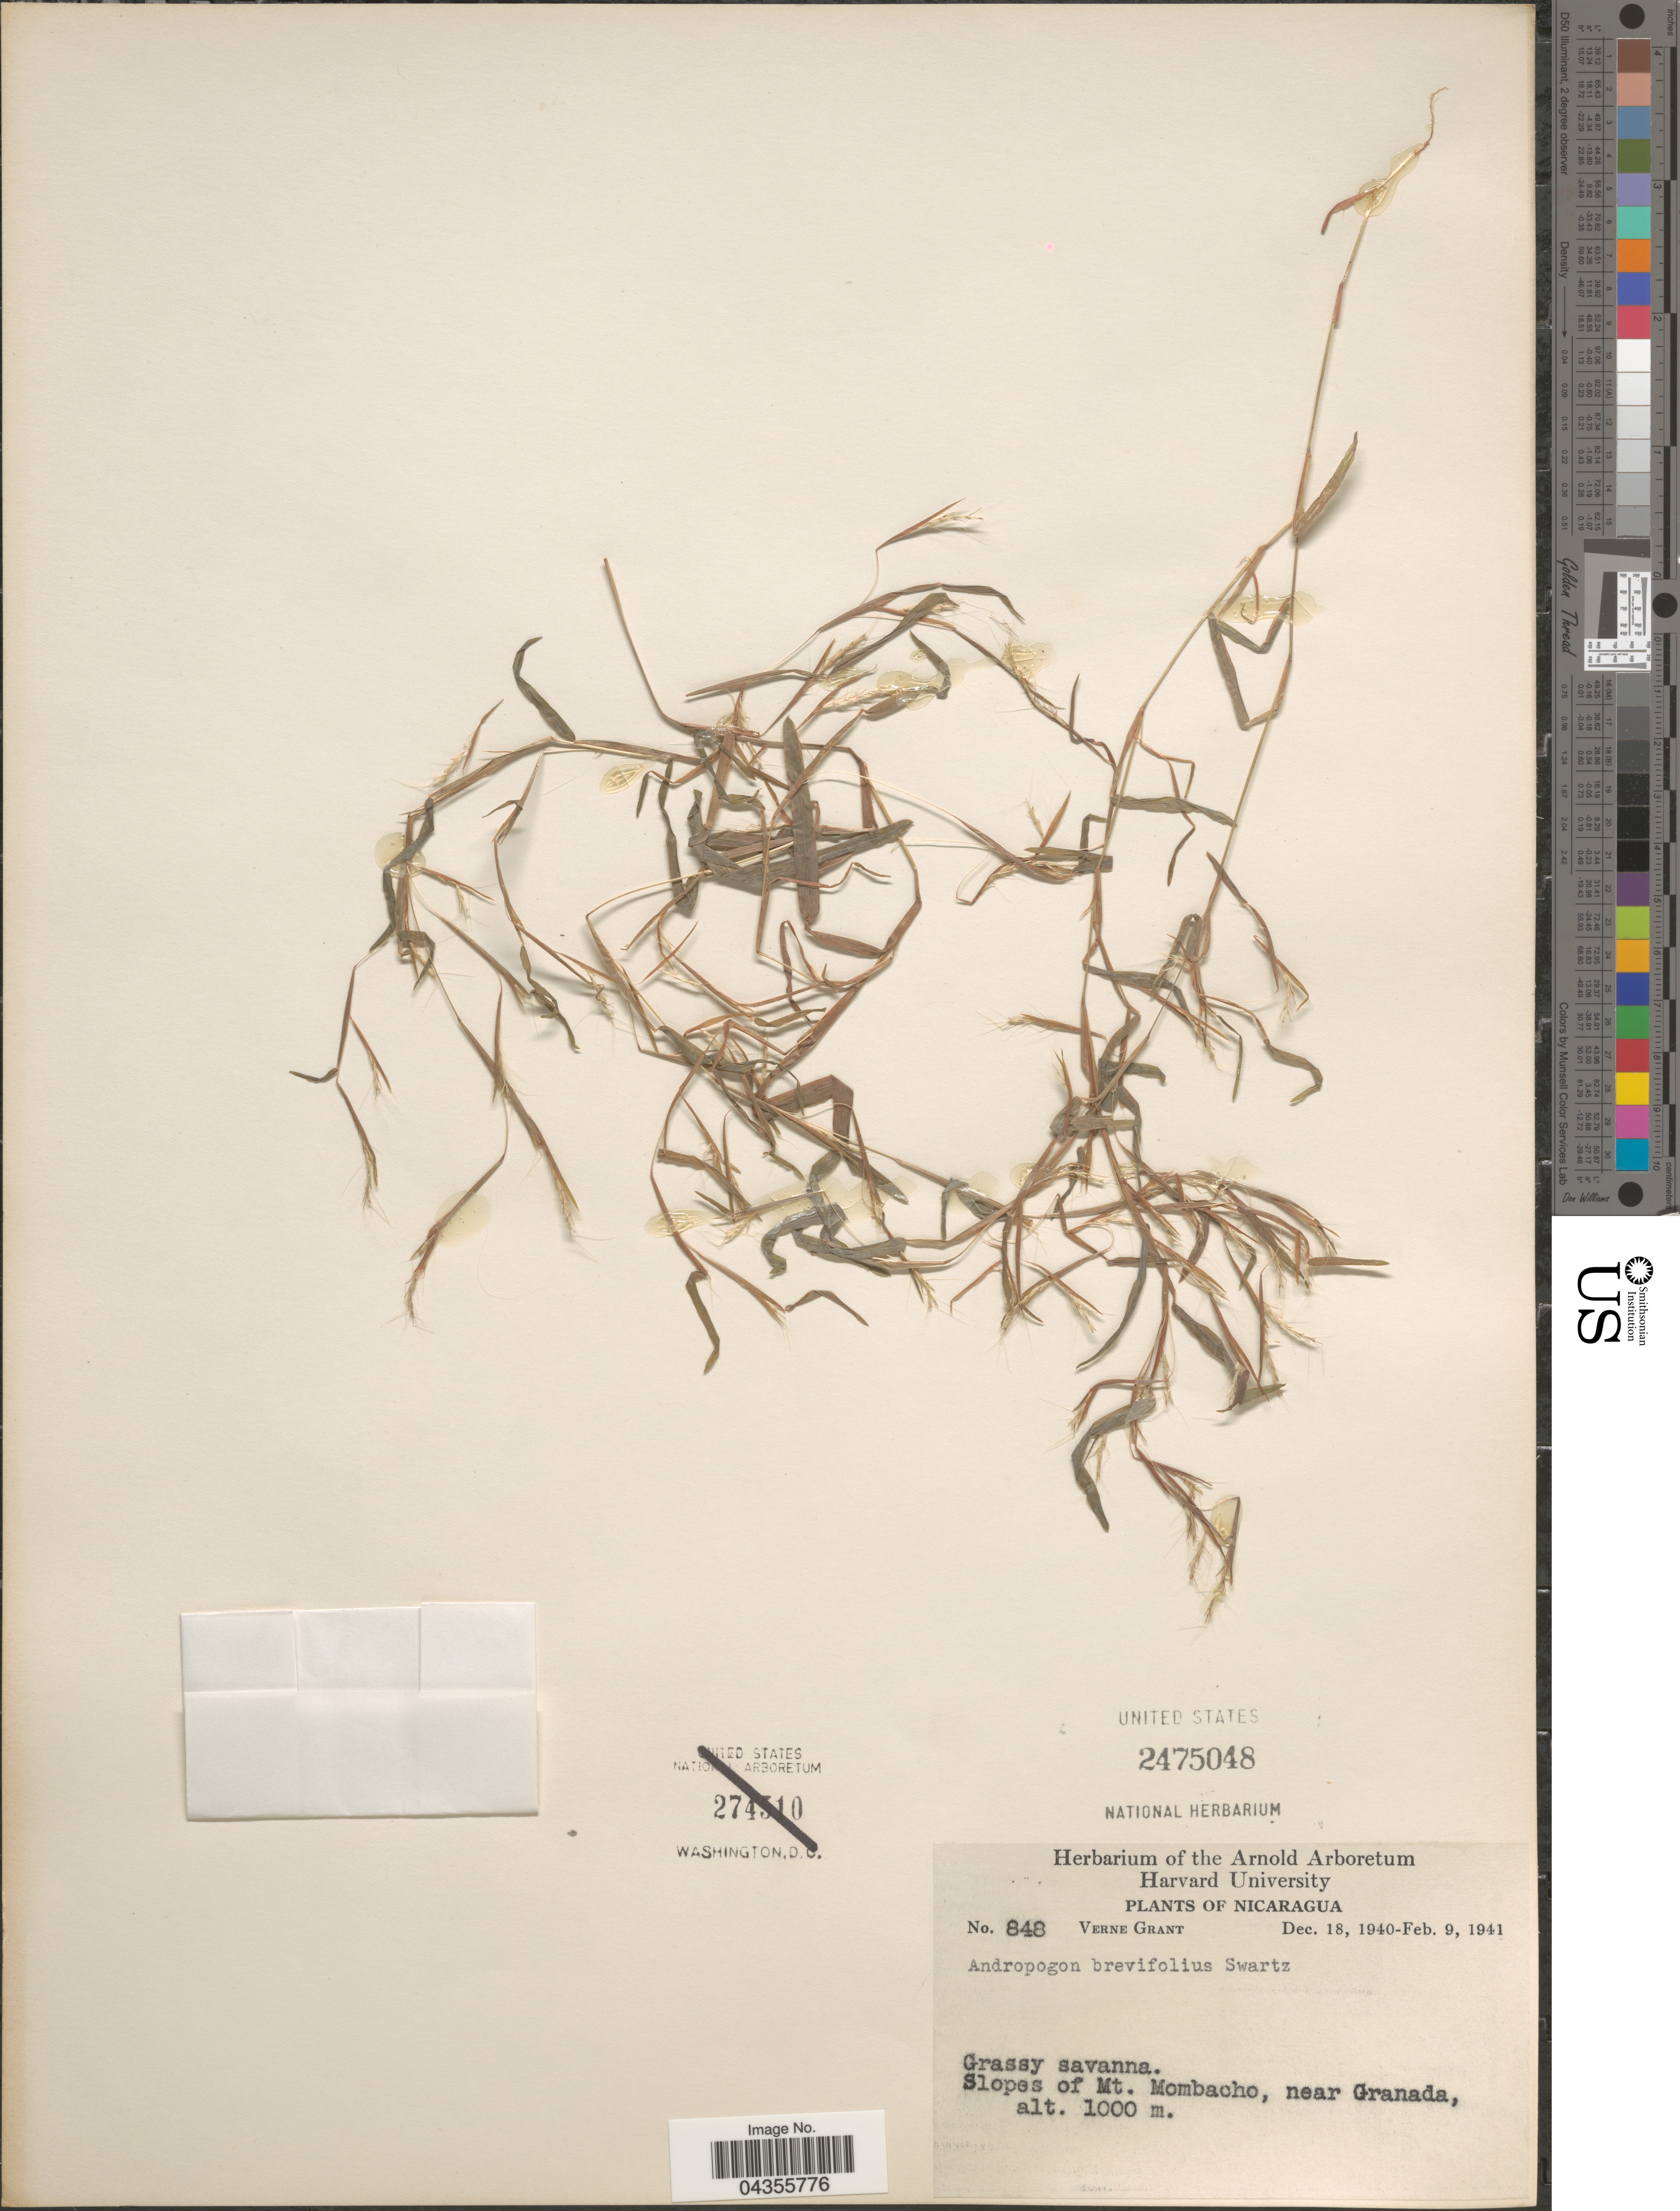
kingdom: Plantae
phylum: Tracheophyta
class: Liliopsida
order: Poales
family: Poaceae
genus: Schizachyrium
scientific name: Schizachyrium brevifolium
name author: (Sw.) Nees ex Büse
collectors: V. Grant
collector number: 848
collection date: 1940-12-18/1941-02-09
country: Nicaragua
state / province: Granada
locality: Grassy savanna. Slopes of Mt. Mombacho, near Granada.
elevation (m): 1000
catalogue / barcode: US 2475048